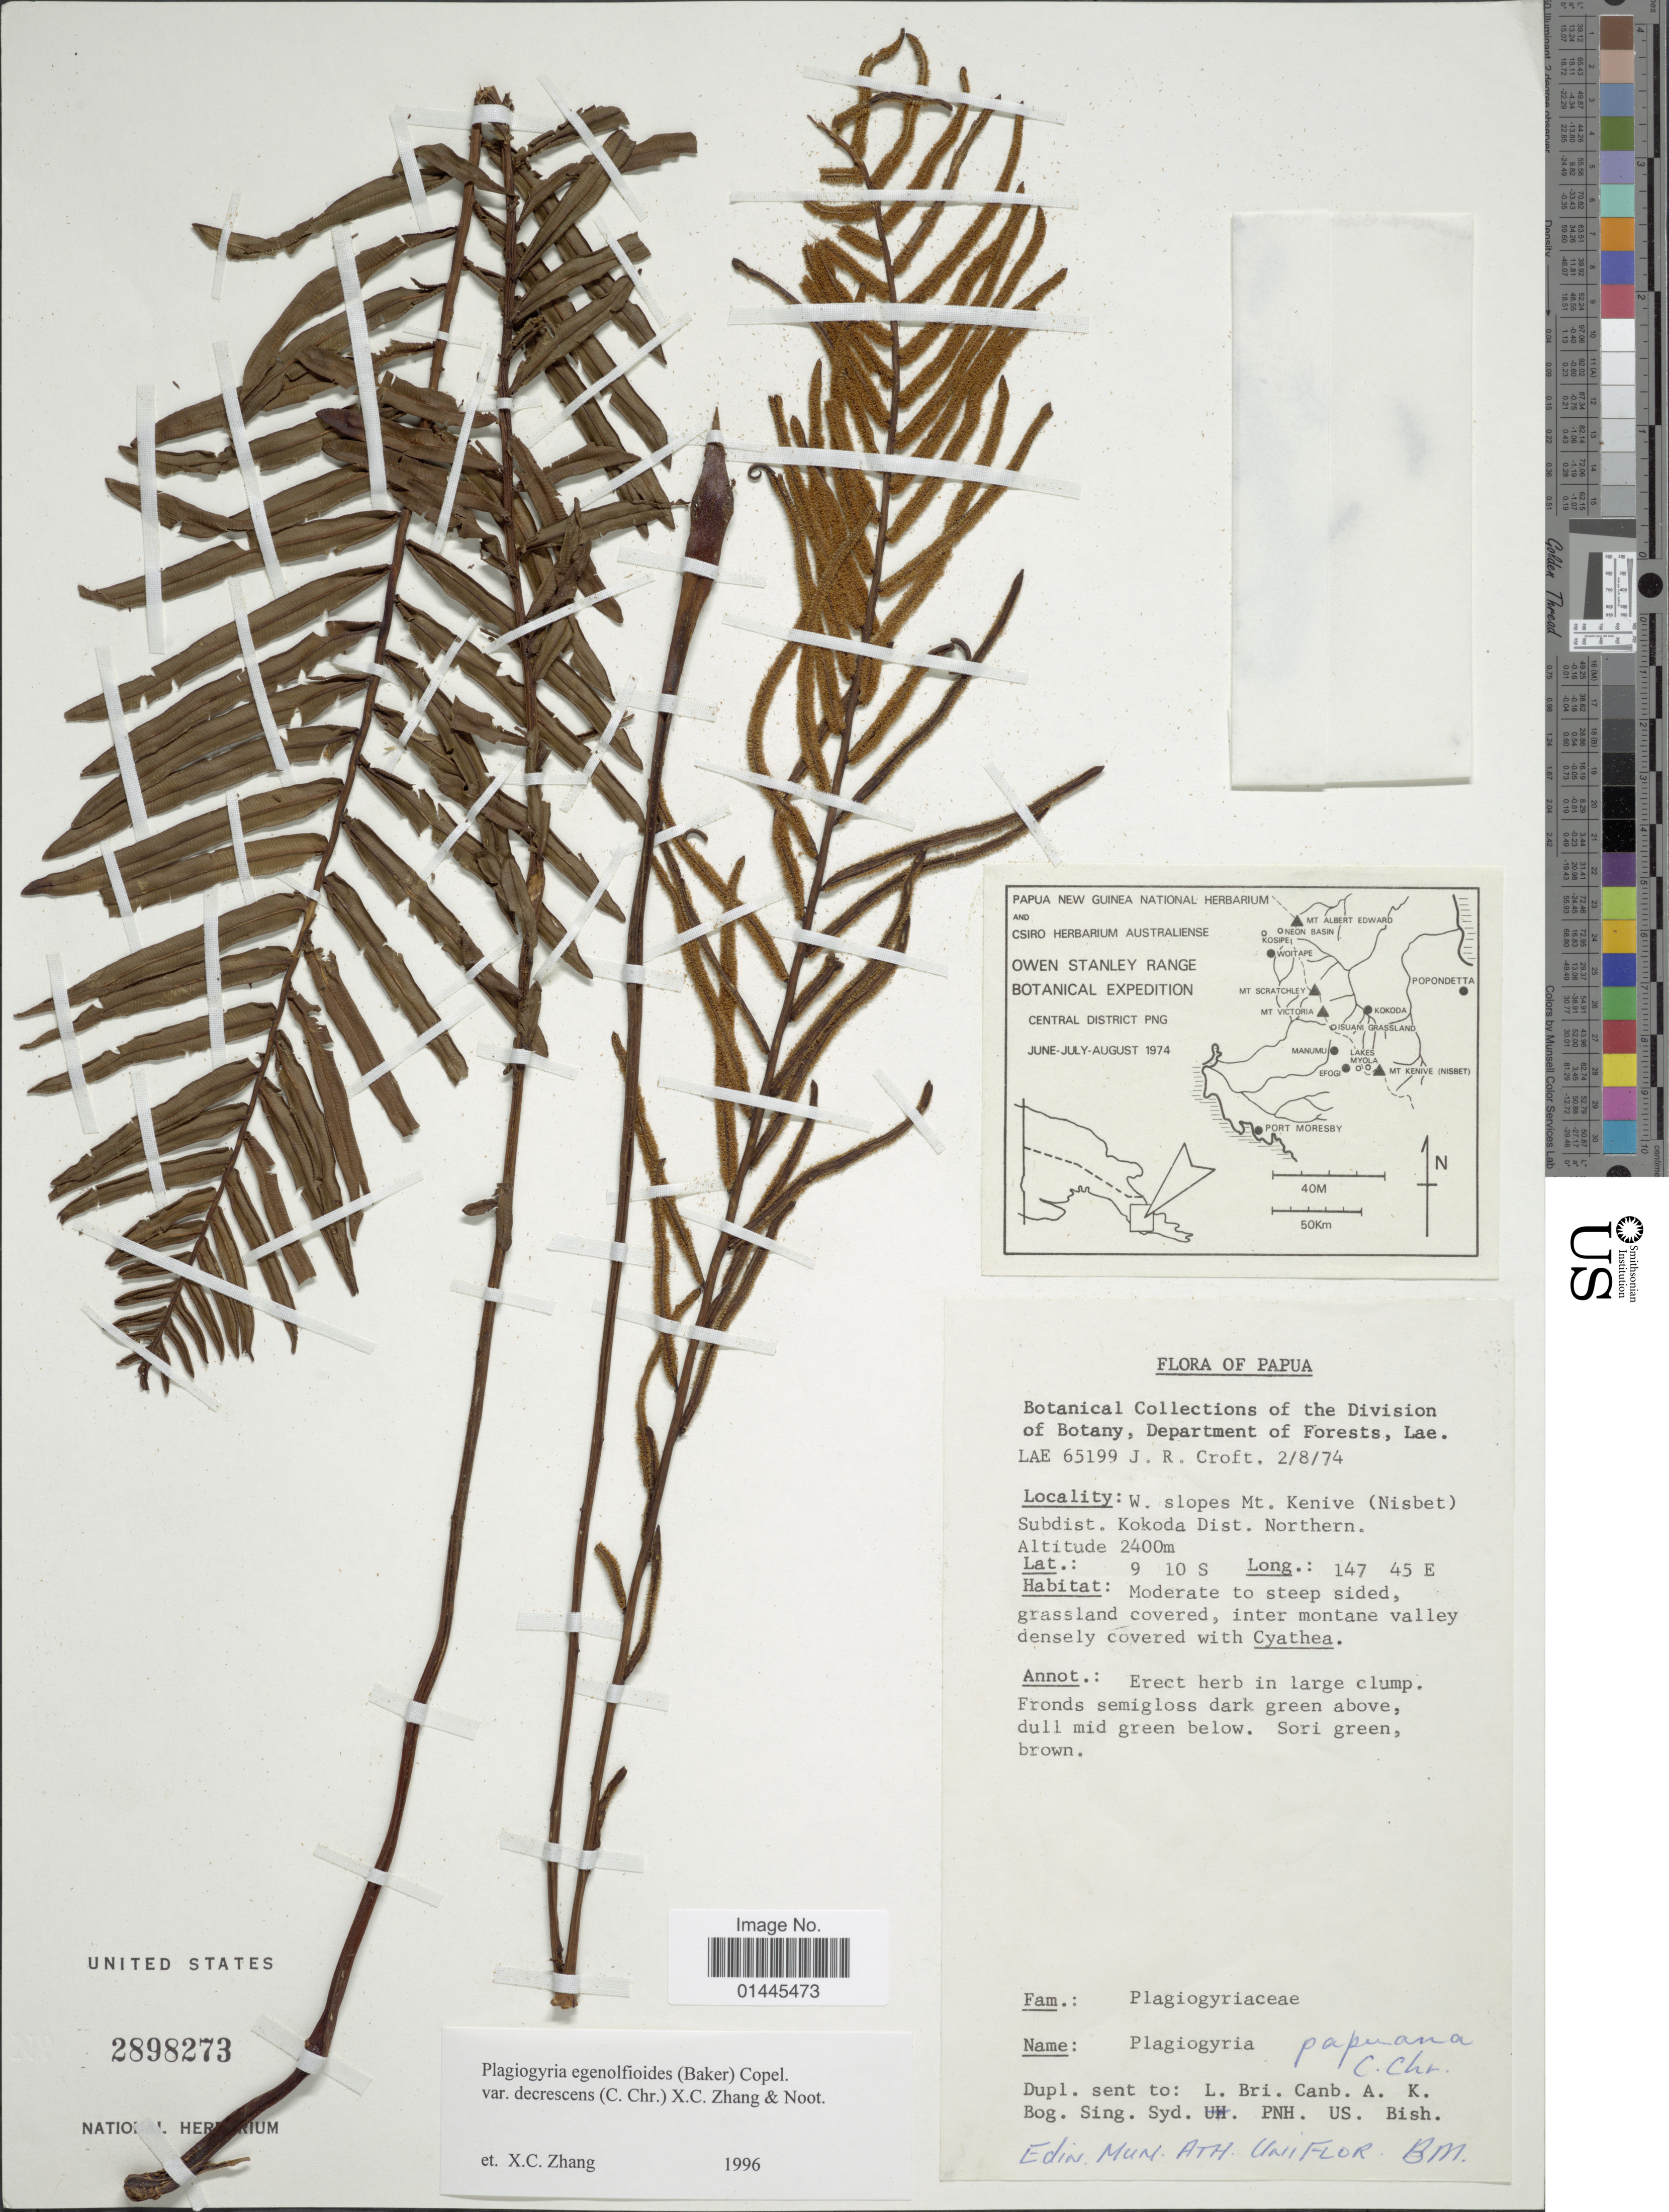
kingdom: Plantae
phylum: Tracheophyta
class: Polypodiopsida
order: Cyatheales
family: Plagiogyriaceae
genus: Plagiogyria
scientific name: Plagiogyria egenolfioides var. decrescens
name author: (C. Chr.) X.C. Zhang & Noot.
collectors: J. Croft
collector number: LAE 65199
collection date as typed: Transcribed d/m/y: 2/8/74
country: Papua New Guinea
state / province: Northern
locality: W. slopes Mt. Kenive (Nisbet) Subdist. Kokoda Dist.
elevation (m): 2400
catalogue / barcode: US 2898273